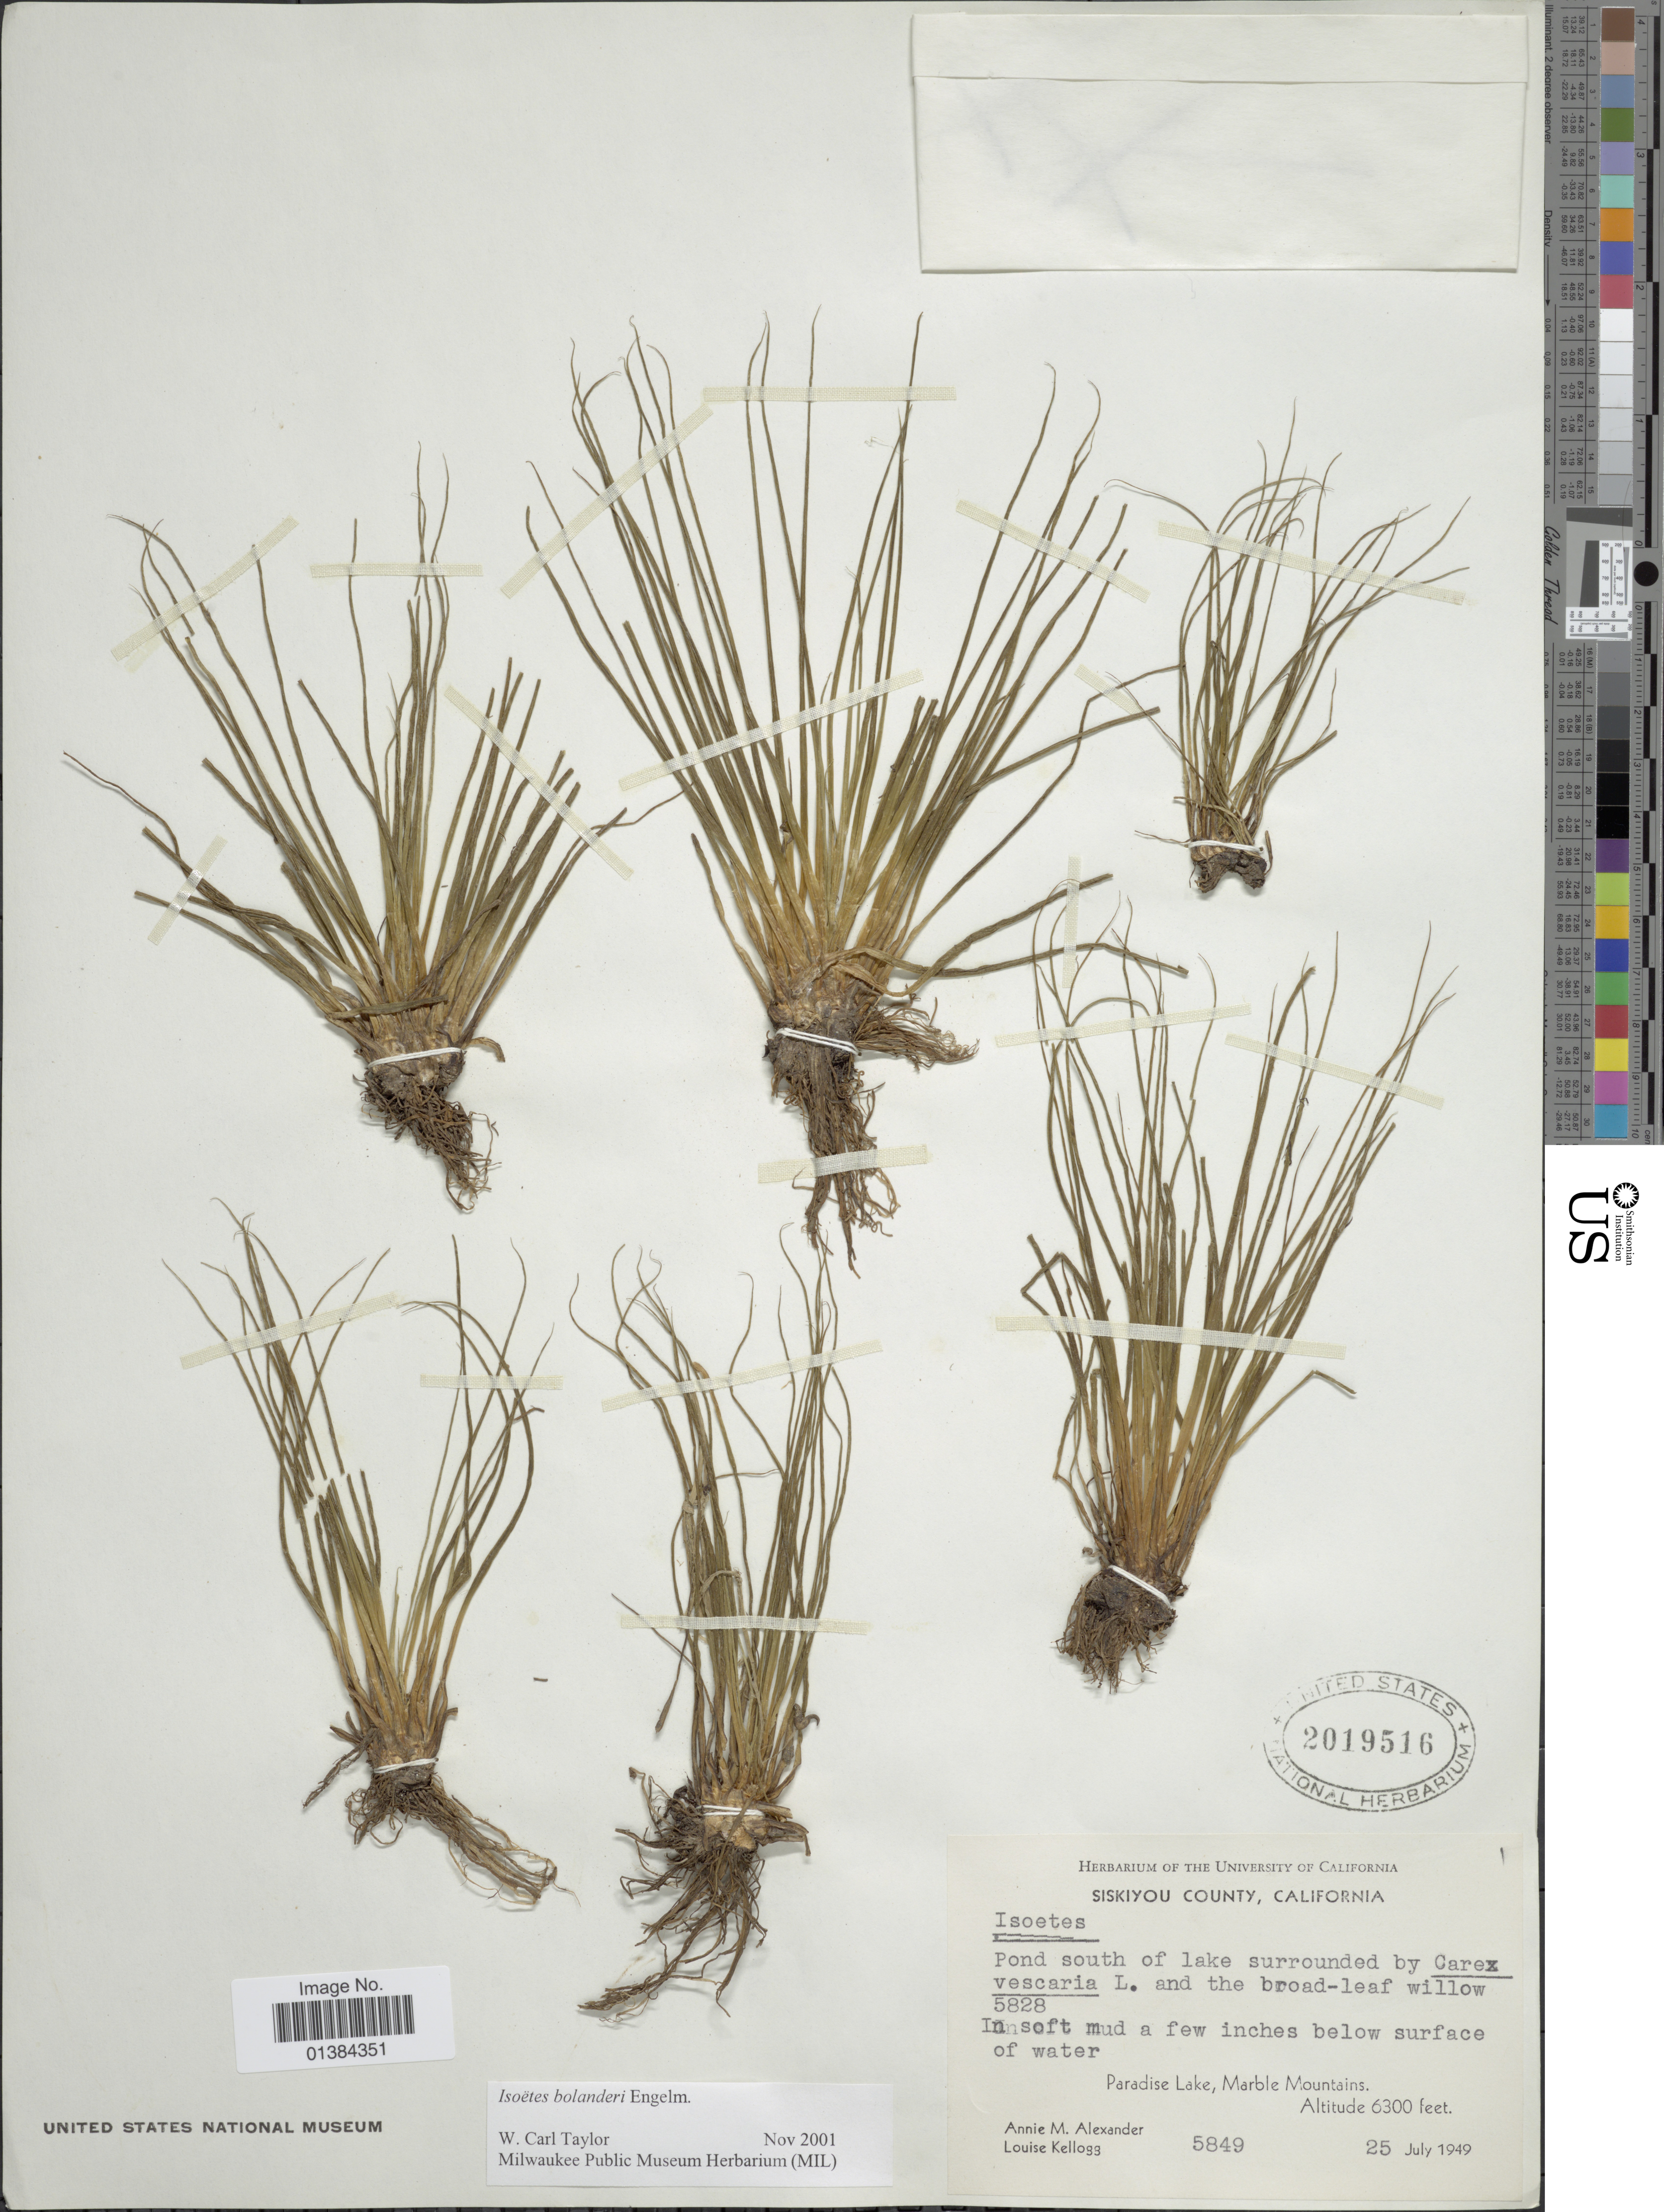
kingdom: Plantae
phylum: Tracheophyta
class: Lycopodiopsida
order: Isoetales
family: Isoetaceae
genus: Isoetes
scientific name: Isoetes bolanderi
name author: Engelm.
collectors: A. M. Alexander & L. Kellogg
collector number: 5849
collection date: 1949-07-25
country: United States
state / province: California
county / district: Siskiyou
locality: Siskiyou County. Paradise Lake, Marble Mountains.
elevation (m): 1920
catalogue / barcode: US 2019516